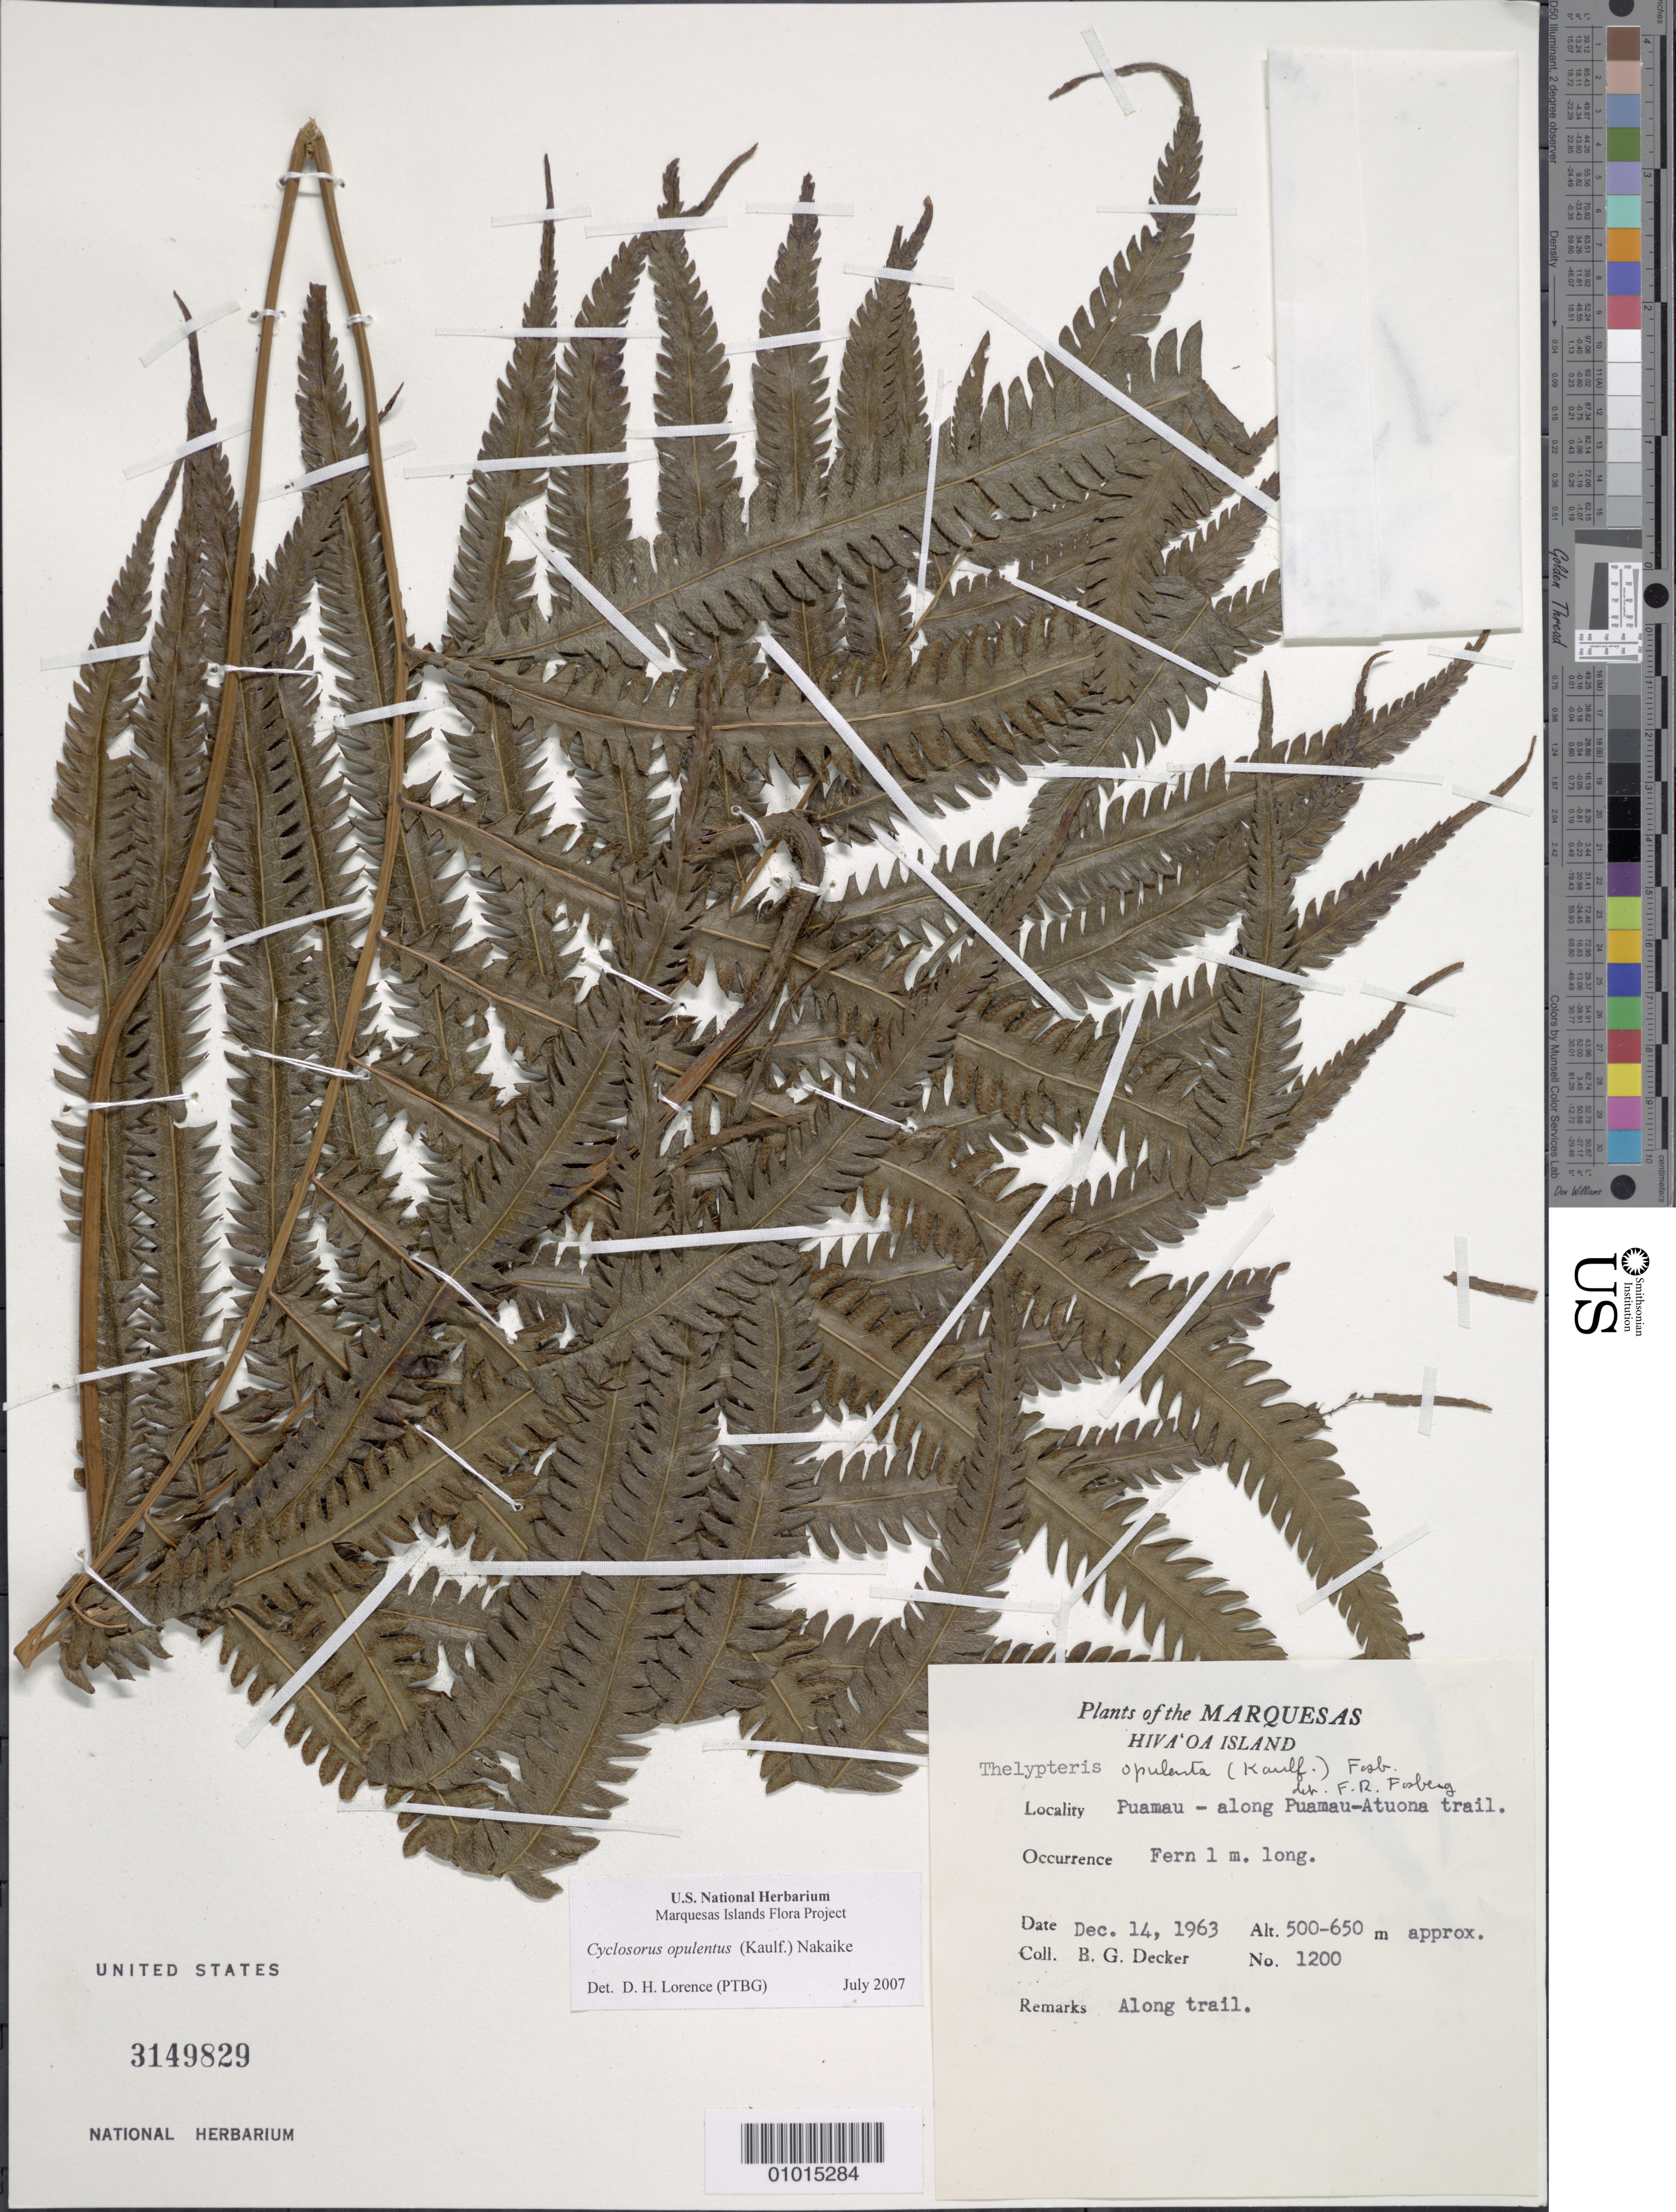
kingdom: Plantae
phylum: Tracheophyta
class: Polypodiopsida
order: Polypodiales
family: Thelypteridaceae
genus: Amphineuron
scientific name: Amphineuron opulentum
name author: (Kaulf.) Holttum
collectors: B. G. Decker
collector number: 1200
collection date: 1963-12-14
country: French Polynesia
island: Hiva Oa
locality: Puamau, along Puamau-Atuona trail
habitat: Along trail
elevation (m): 500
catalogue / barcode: US 3149829